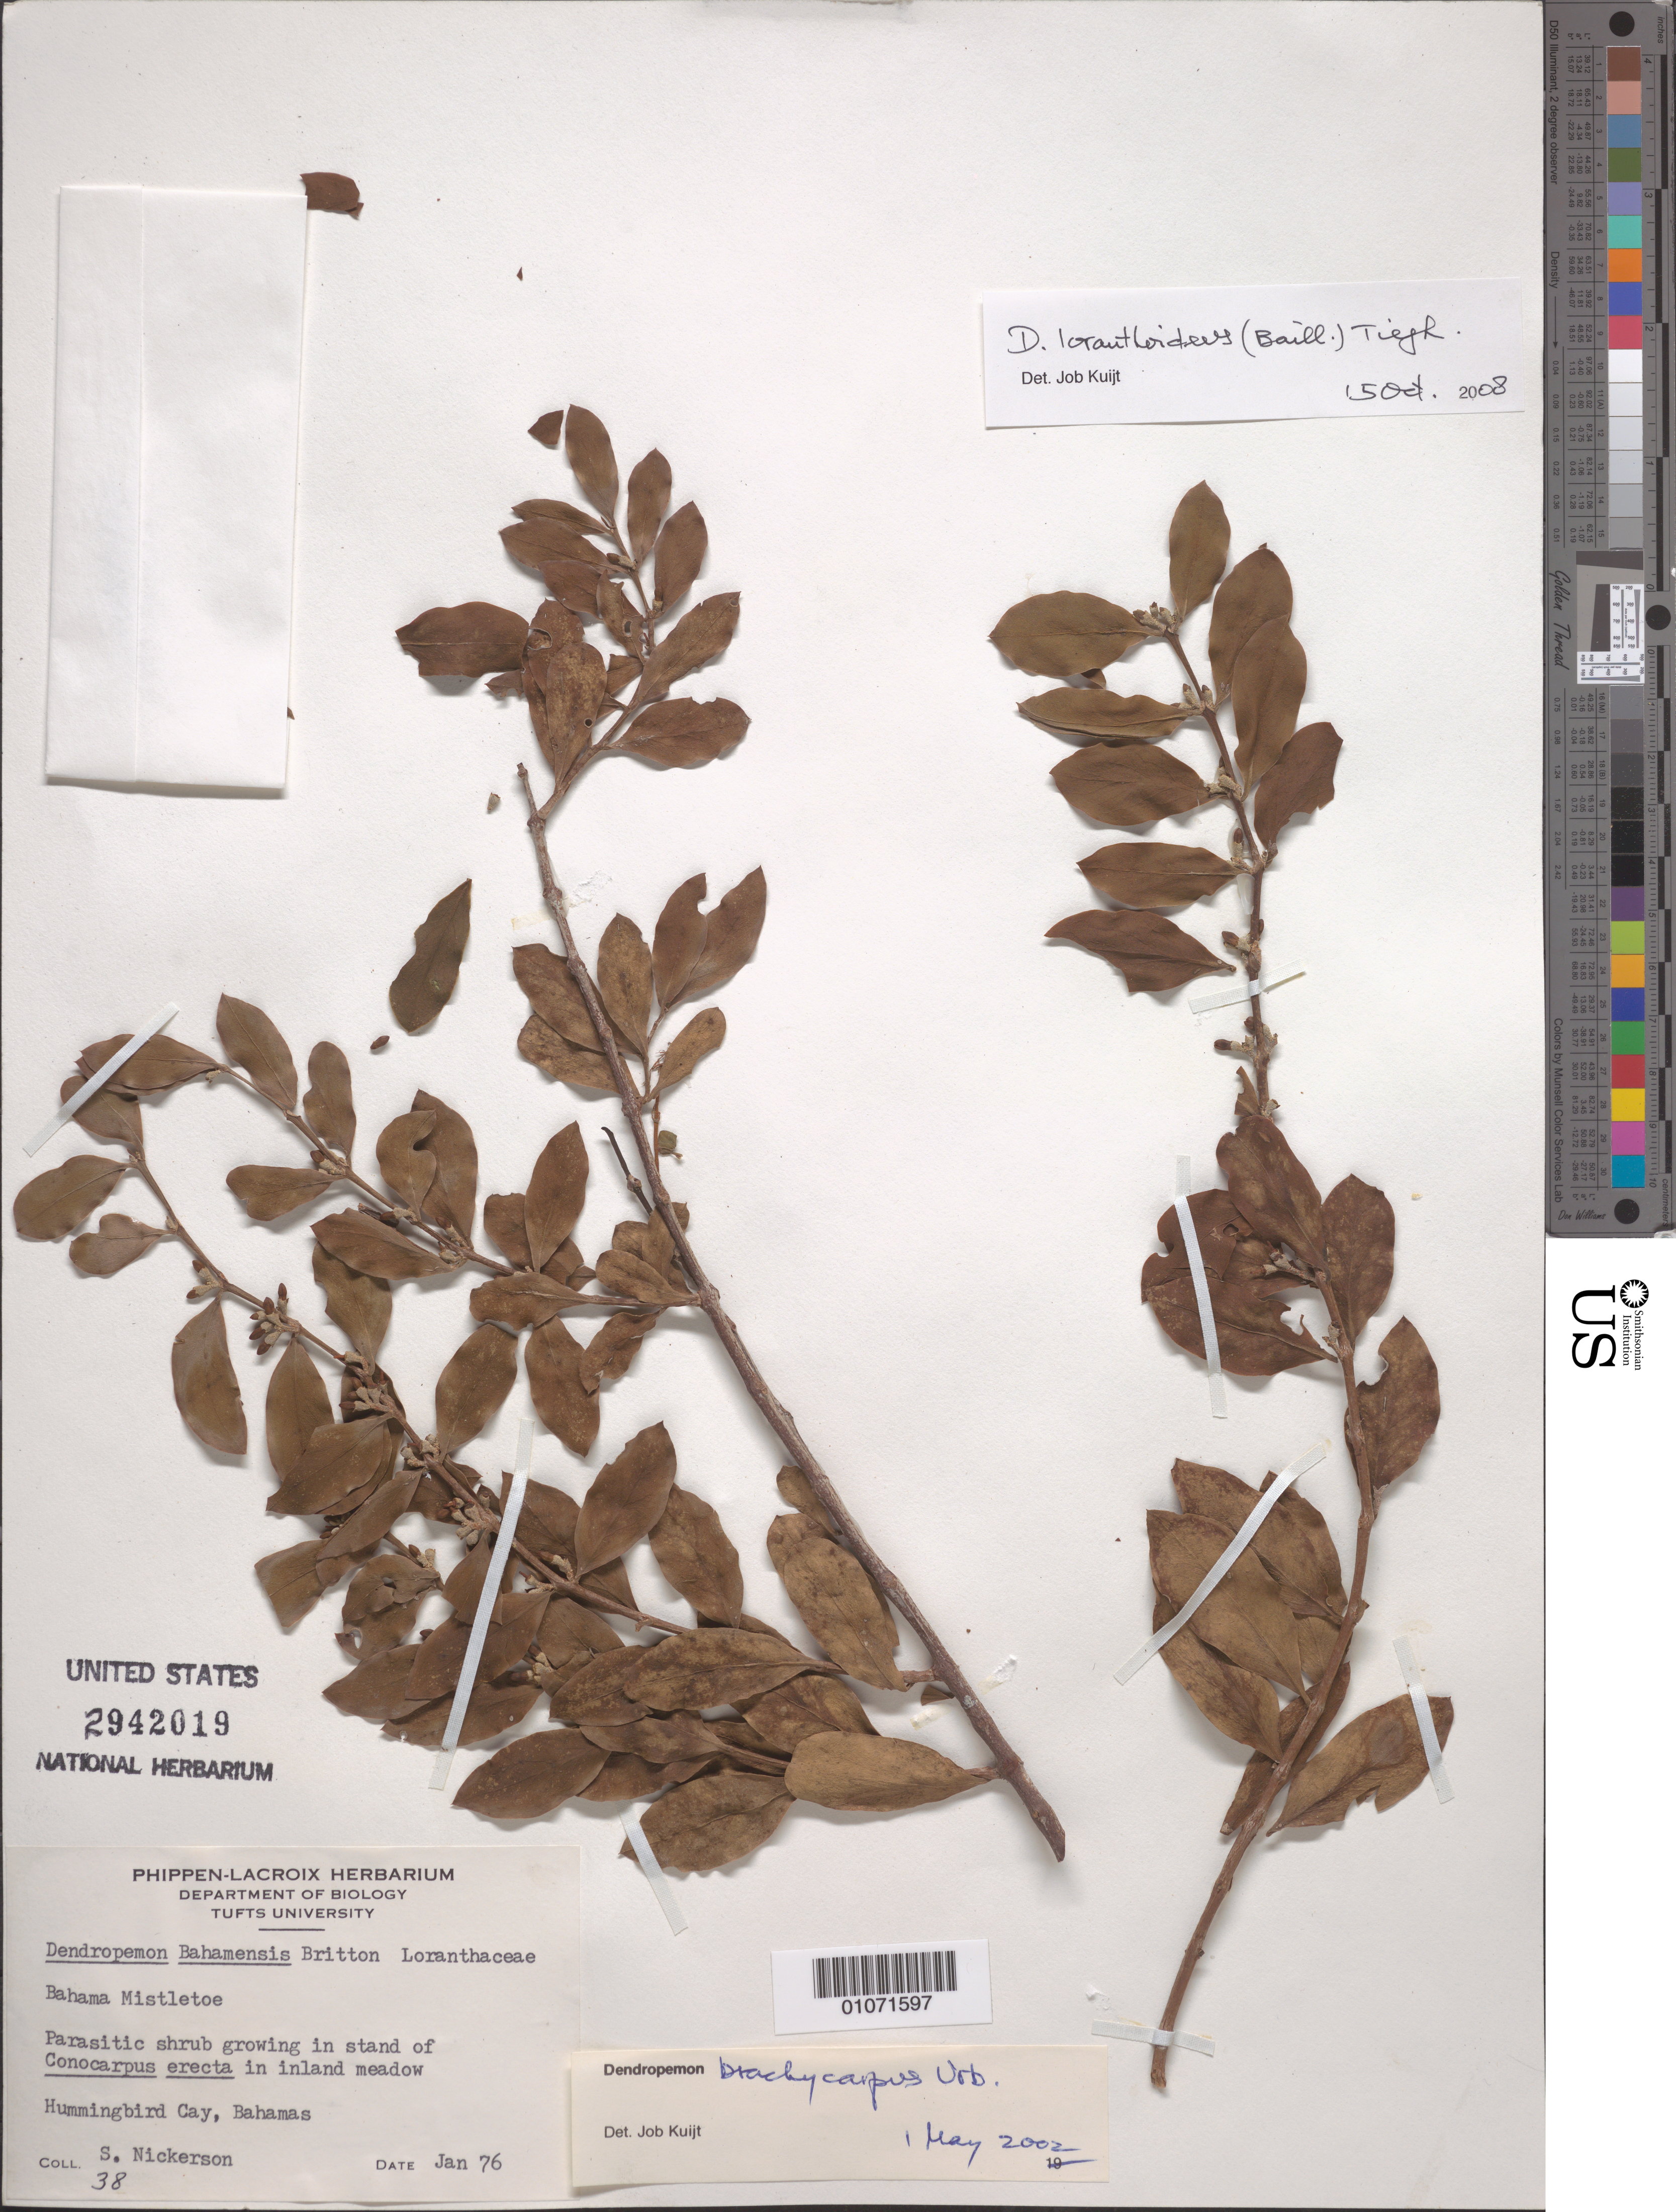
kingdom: Plantae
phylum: Tracheophyta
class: Magnoliopsida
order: Santalales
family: Loranthaceae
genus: Dendropemon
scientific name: Dendropemon loranthoideus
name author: (Baill.) Tiegh.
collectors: S. Nickerson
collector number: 38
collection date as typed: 01 Jan 1976 to 31 Jan 1976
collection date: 1976-01-01/1976-01-31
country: Bahamas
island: Hummingbird Cay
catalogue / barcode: US 2942019